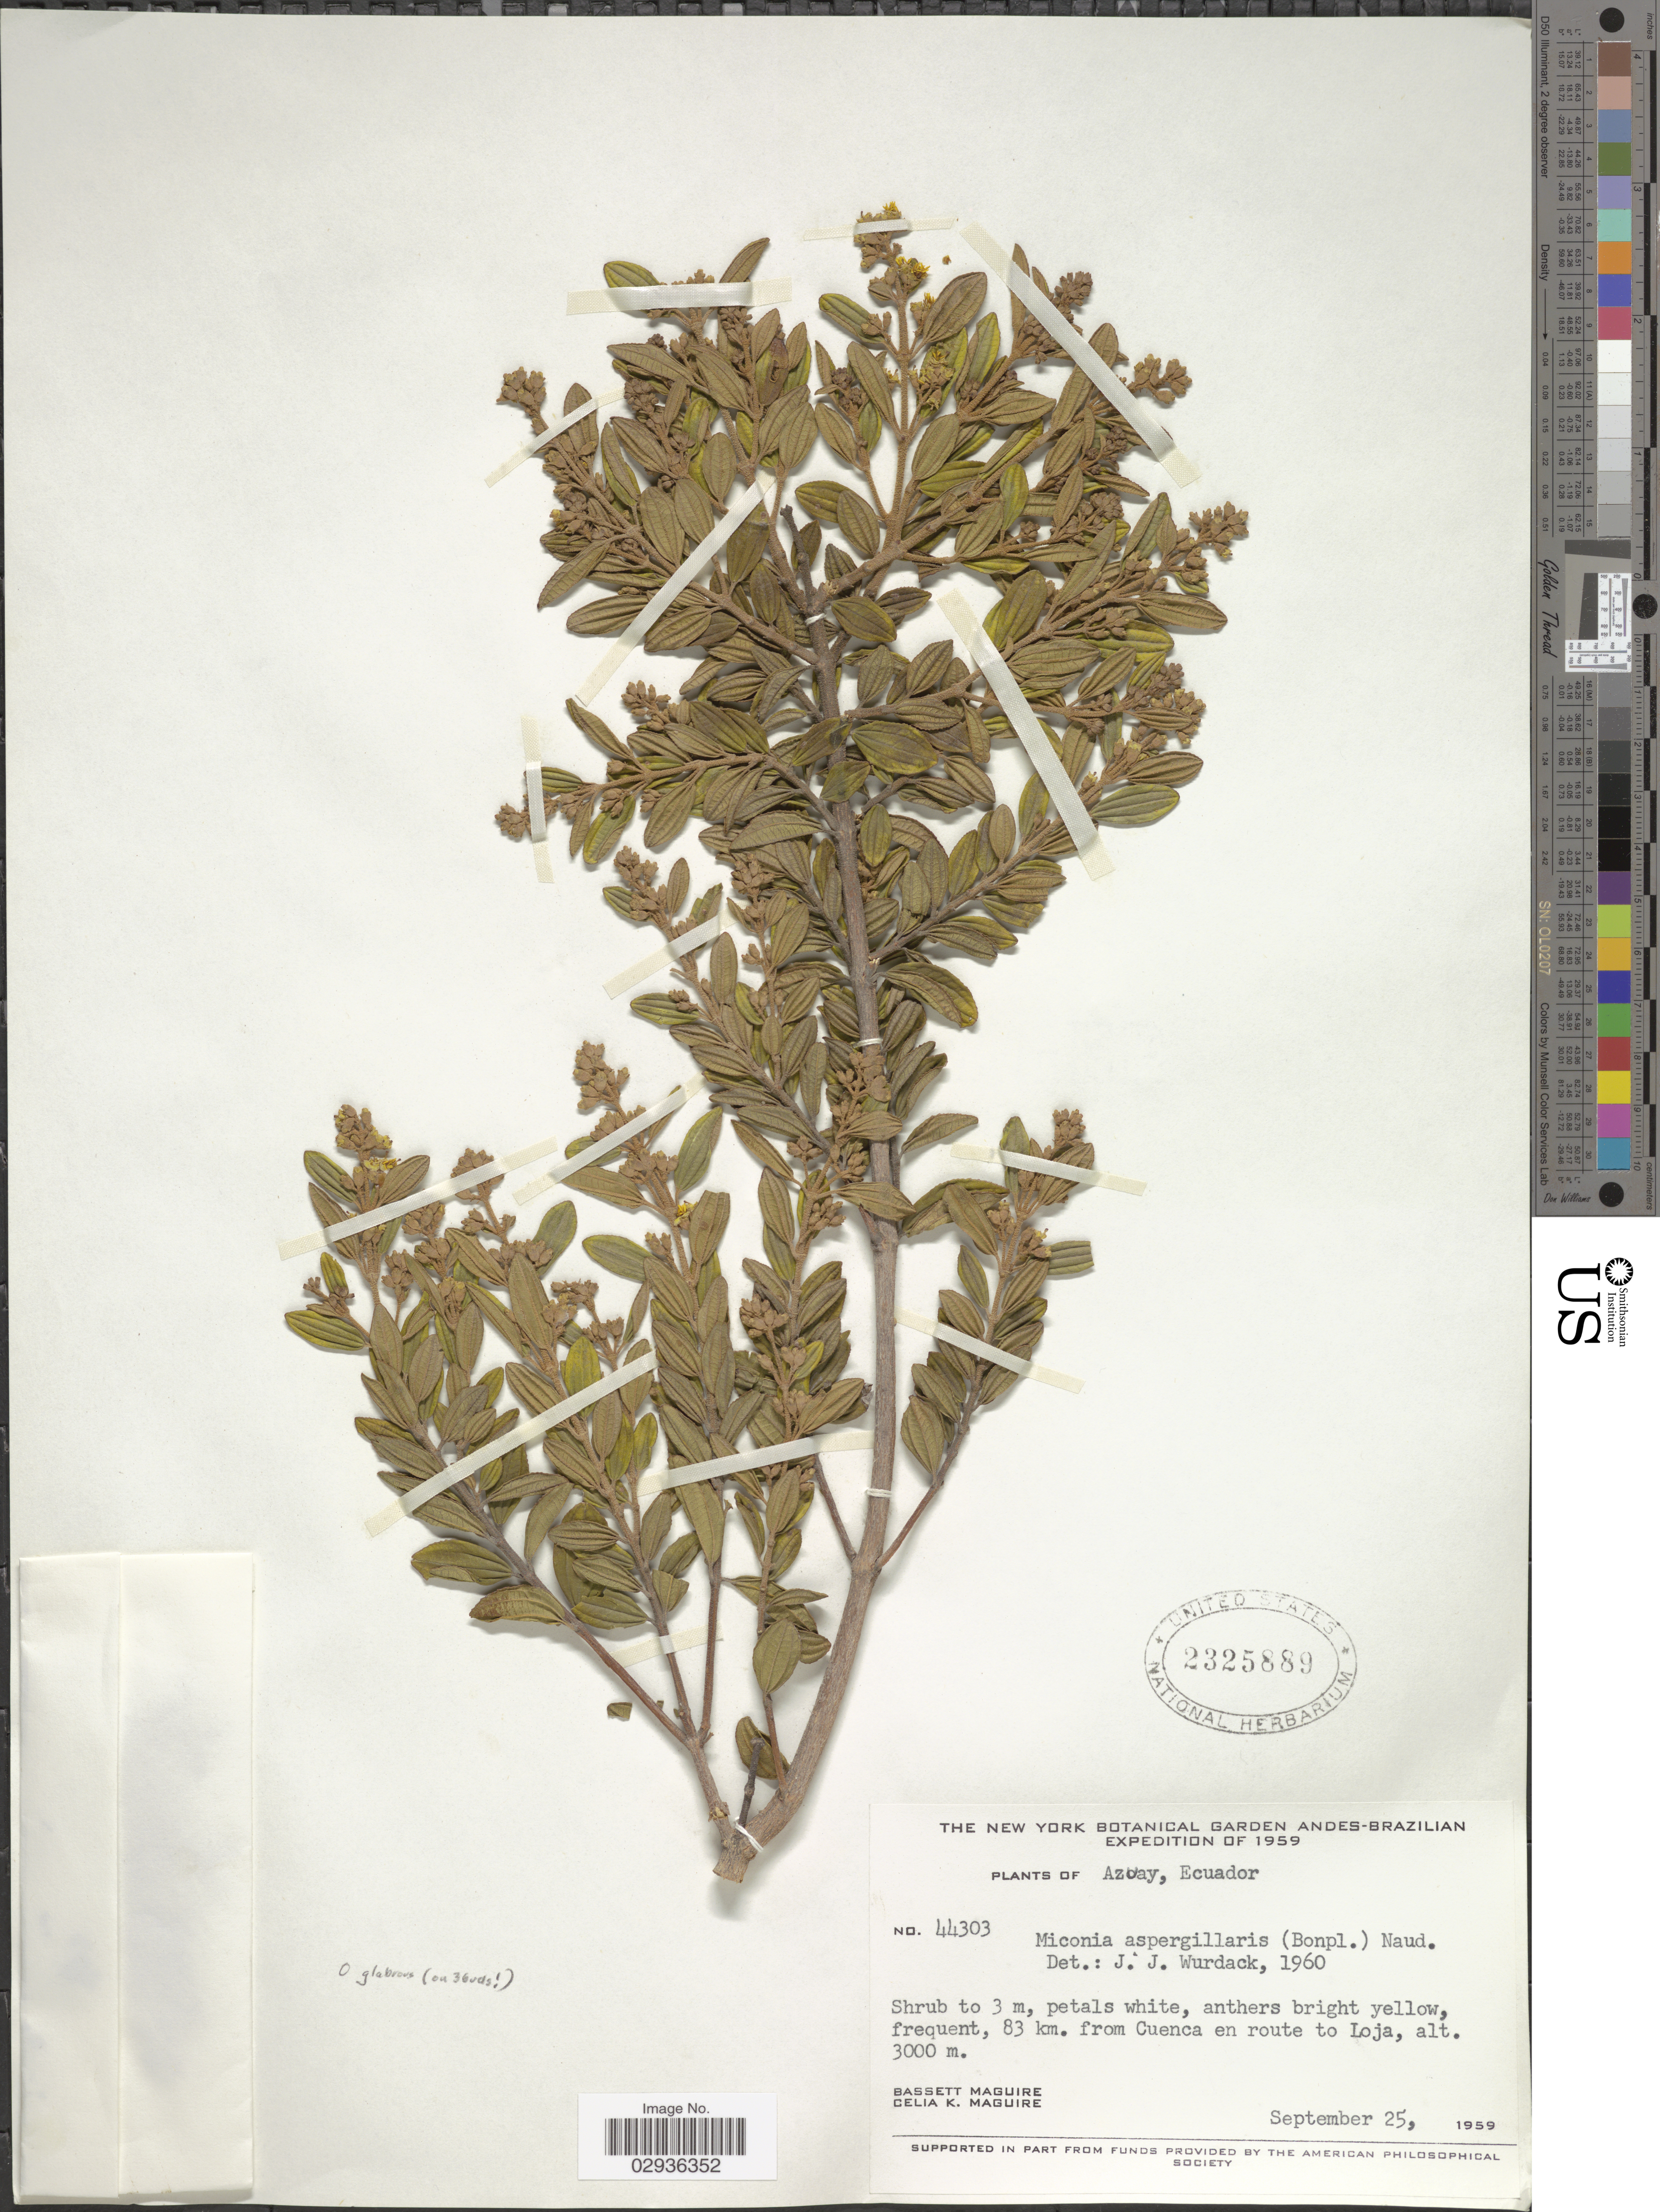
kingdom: Plantae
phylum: Tracheophyta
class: Magnoliopsida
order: Myrtales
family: Melastomataceae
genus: Miconia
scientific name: Miconia aspergillaris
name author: (Bonpl.) Naudin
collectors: B. Maguire & C. K. Maguire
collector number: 44303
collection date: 1959-09-25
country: Ecuador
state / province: Azuay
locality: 83 km. from Cuenca en route to Loja.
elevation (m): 3000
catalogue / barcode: US 2325889